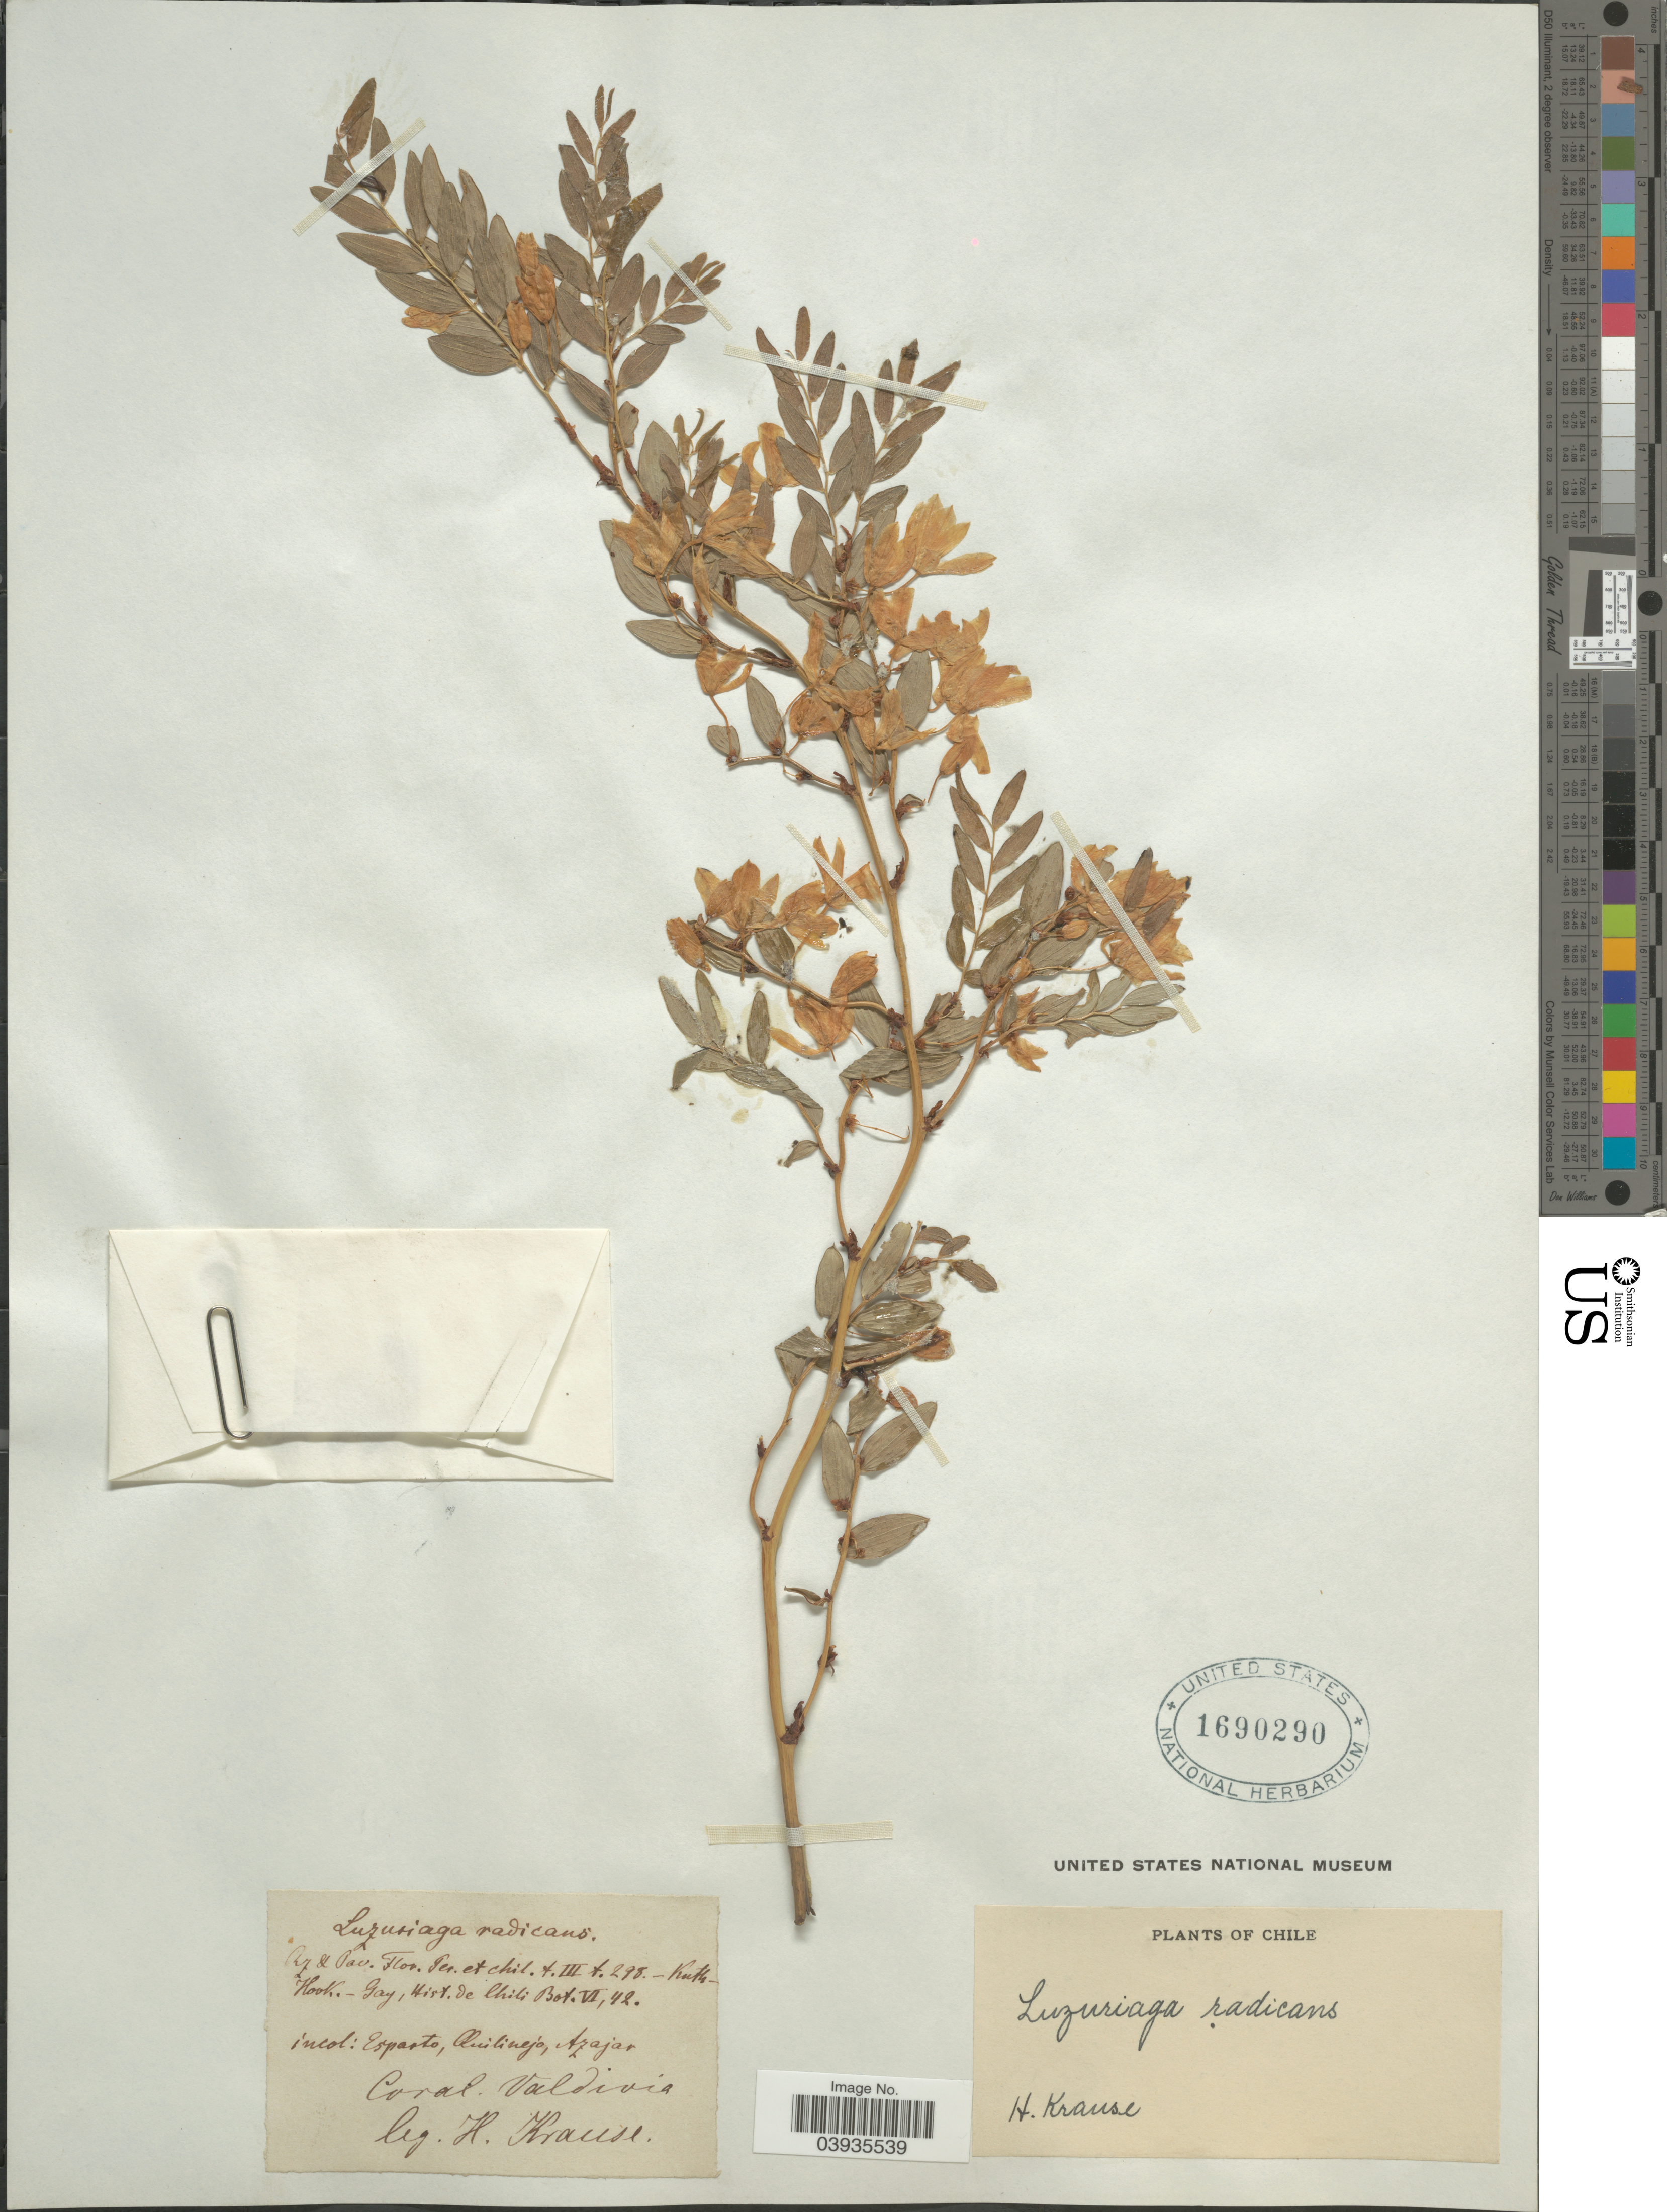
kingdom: Plantae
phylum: Tracheophyta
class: Liliopsida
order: Liliales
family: Alstroemeriaceae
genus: Luzuriaga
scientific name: Luzuriaga radicans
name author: Ruiz & Pav.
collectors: H. Krause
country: Chile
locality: Coral. Valdivia.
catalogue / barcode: US 1690290